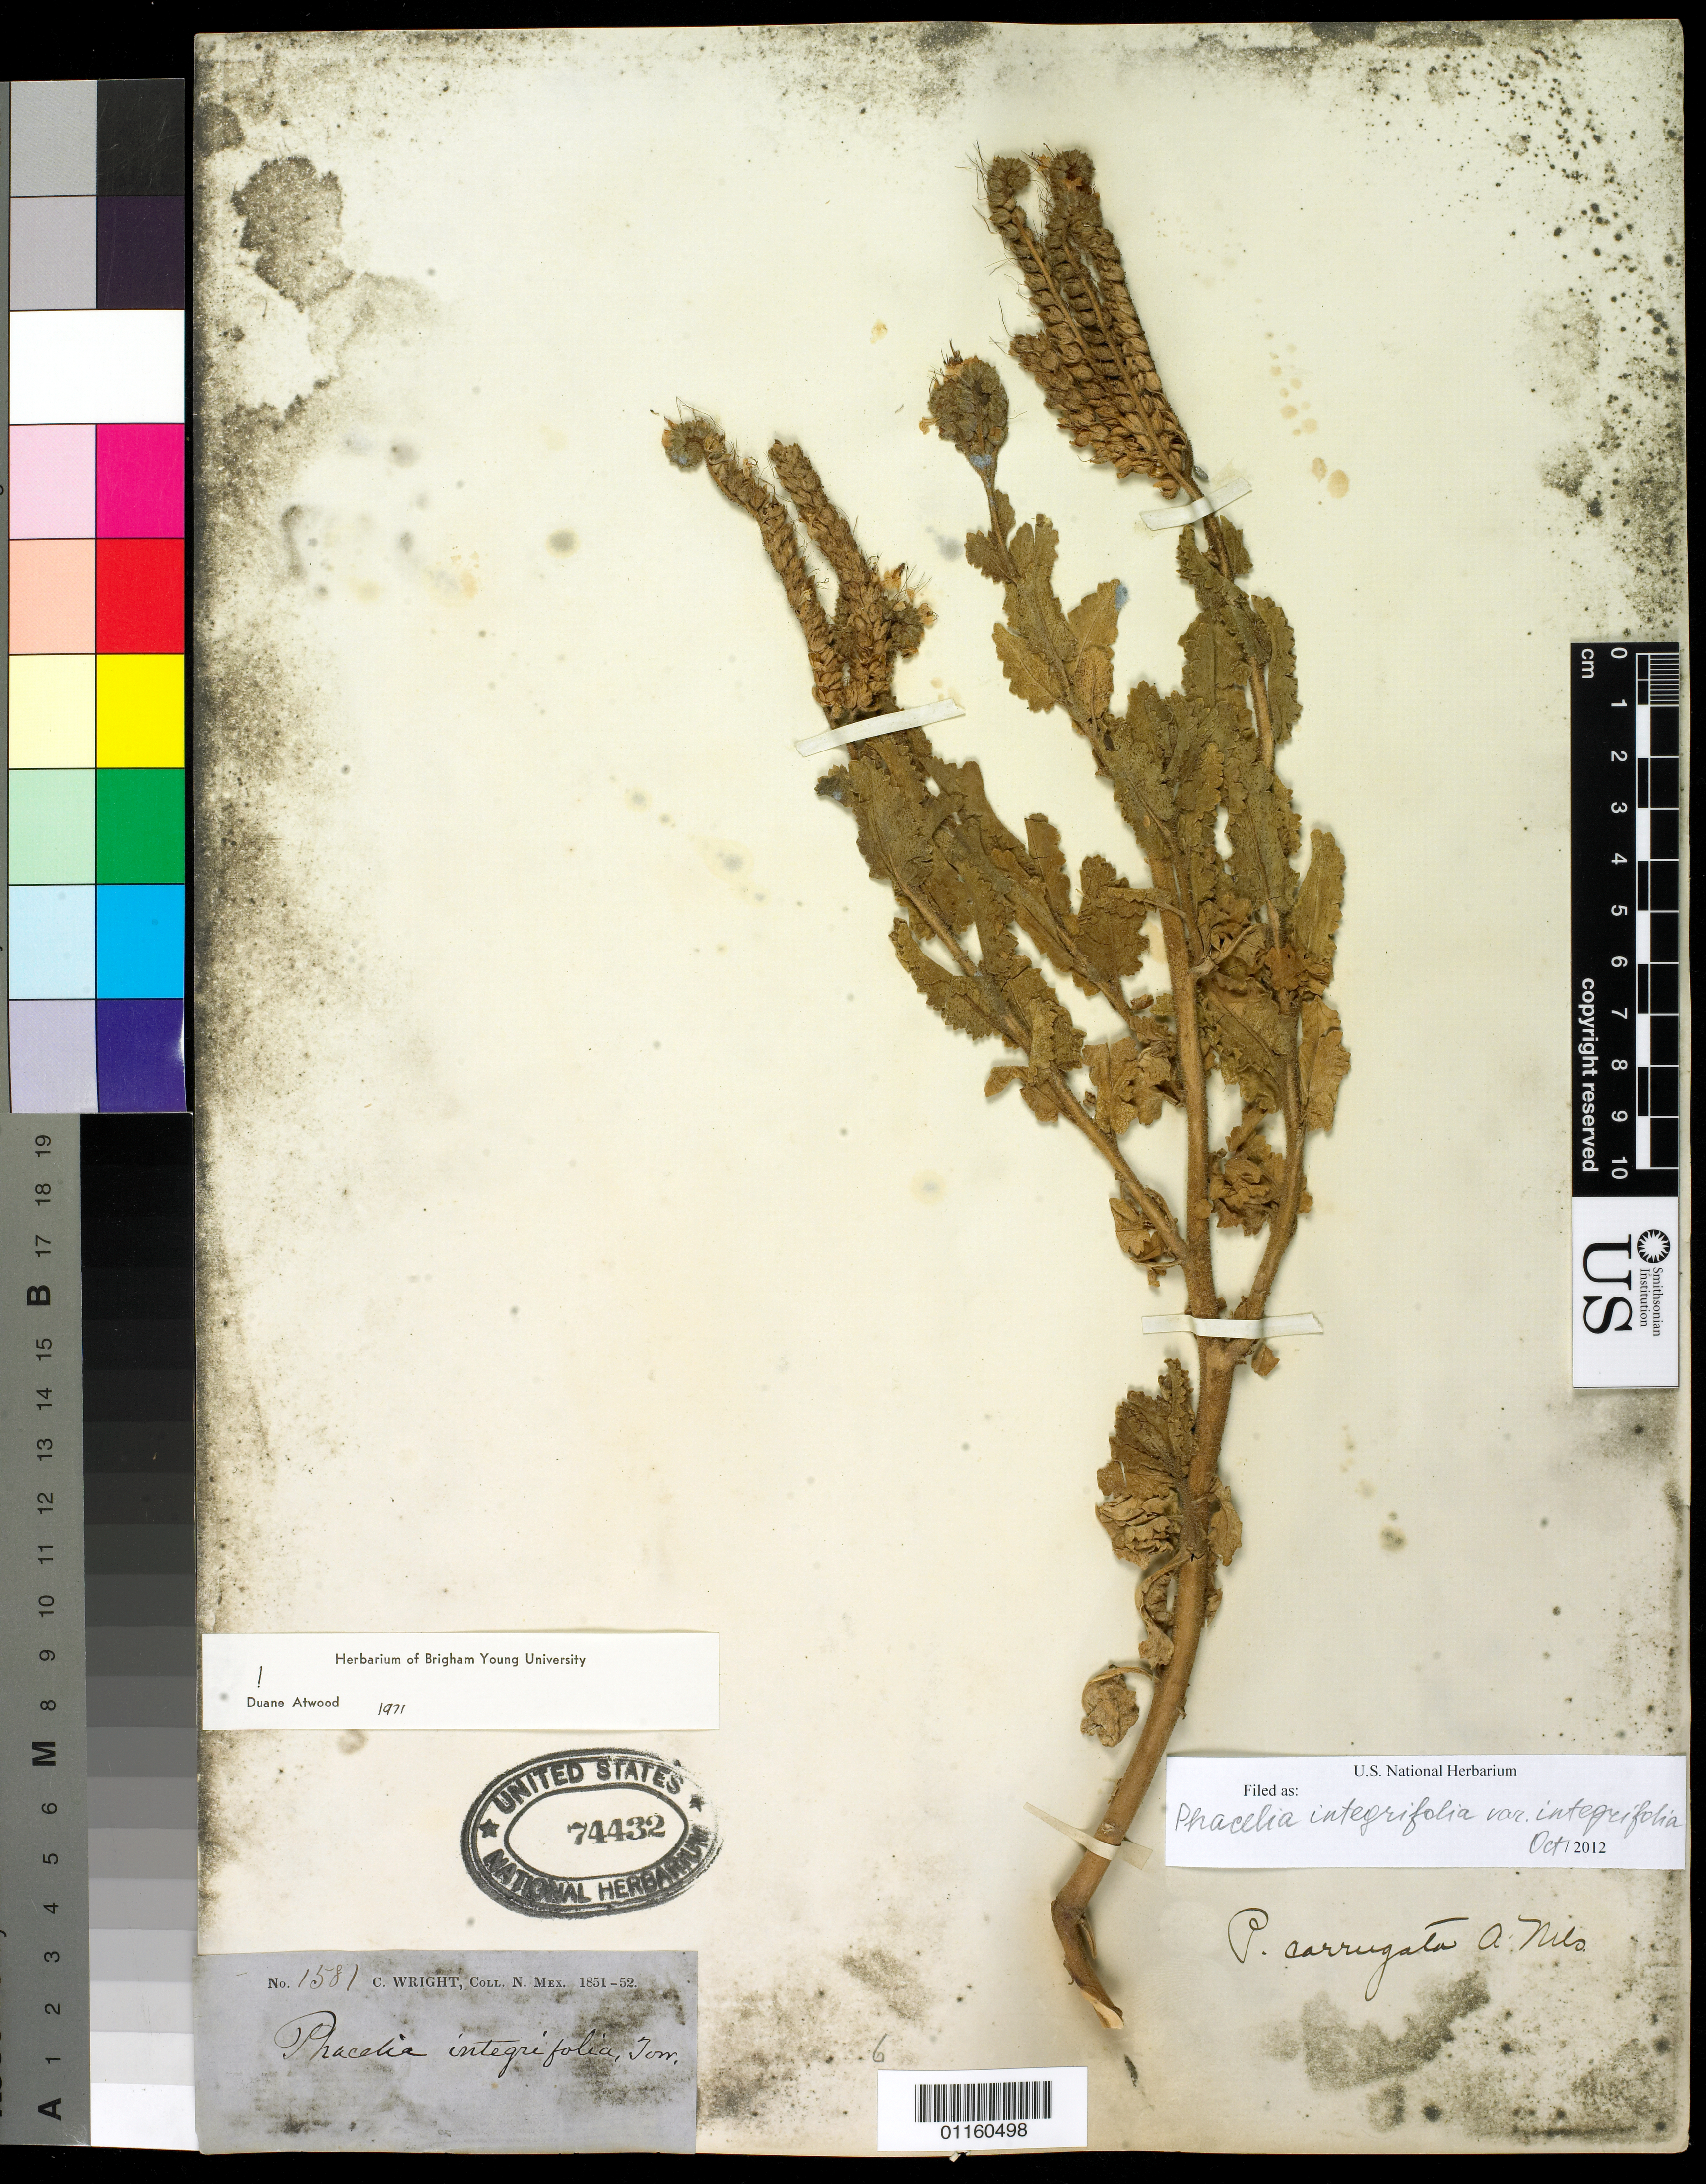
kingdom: Plantae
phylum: Tracheophyta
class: Magnoliopsida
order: Boraginales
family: Hydrophyllaceae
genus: Phacelia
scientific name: Phacelia integrifolia var. integrifolia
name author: Torr.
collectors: C. Wright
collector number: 1581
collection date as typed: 1851 to -- --- 1852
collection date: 1851/1852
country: United States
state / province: New Mexico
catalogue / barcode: US 74432